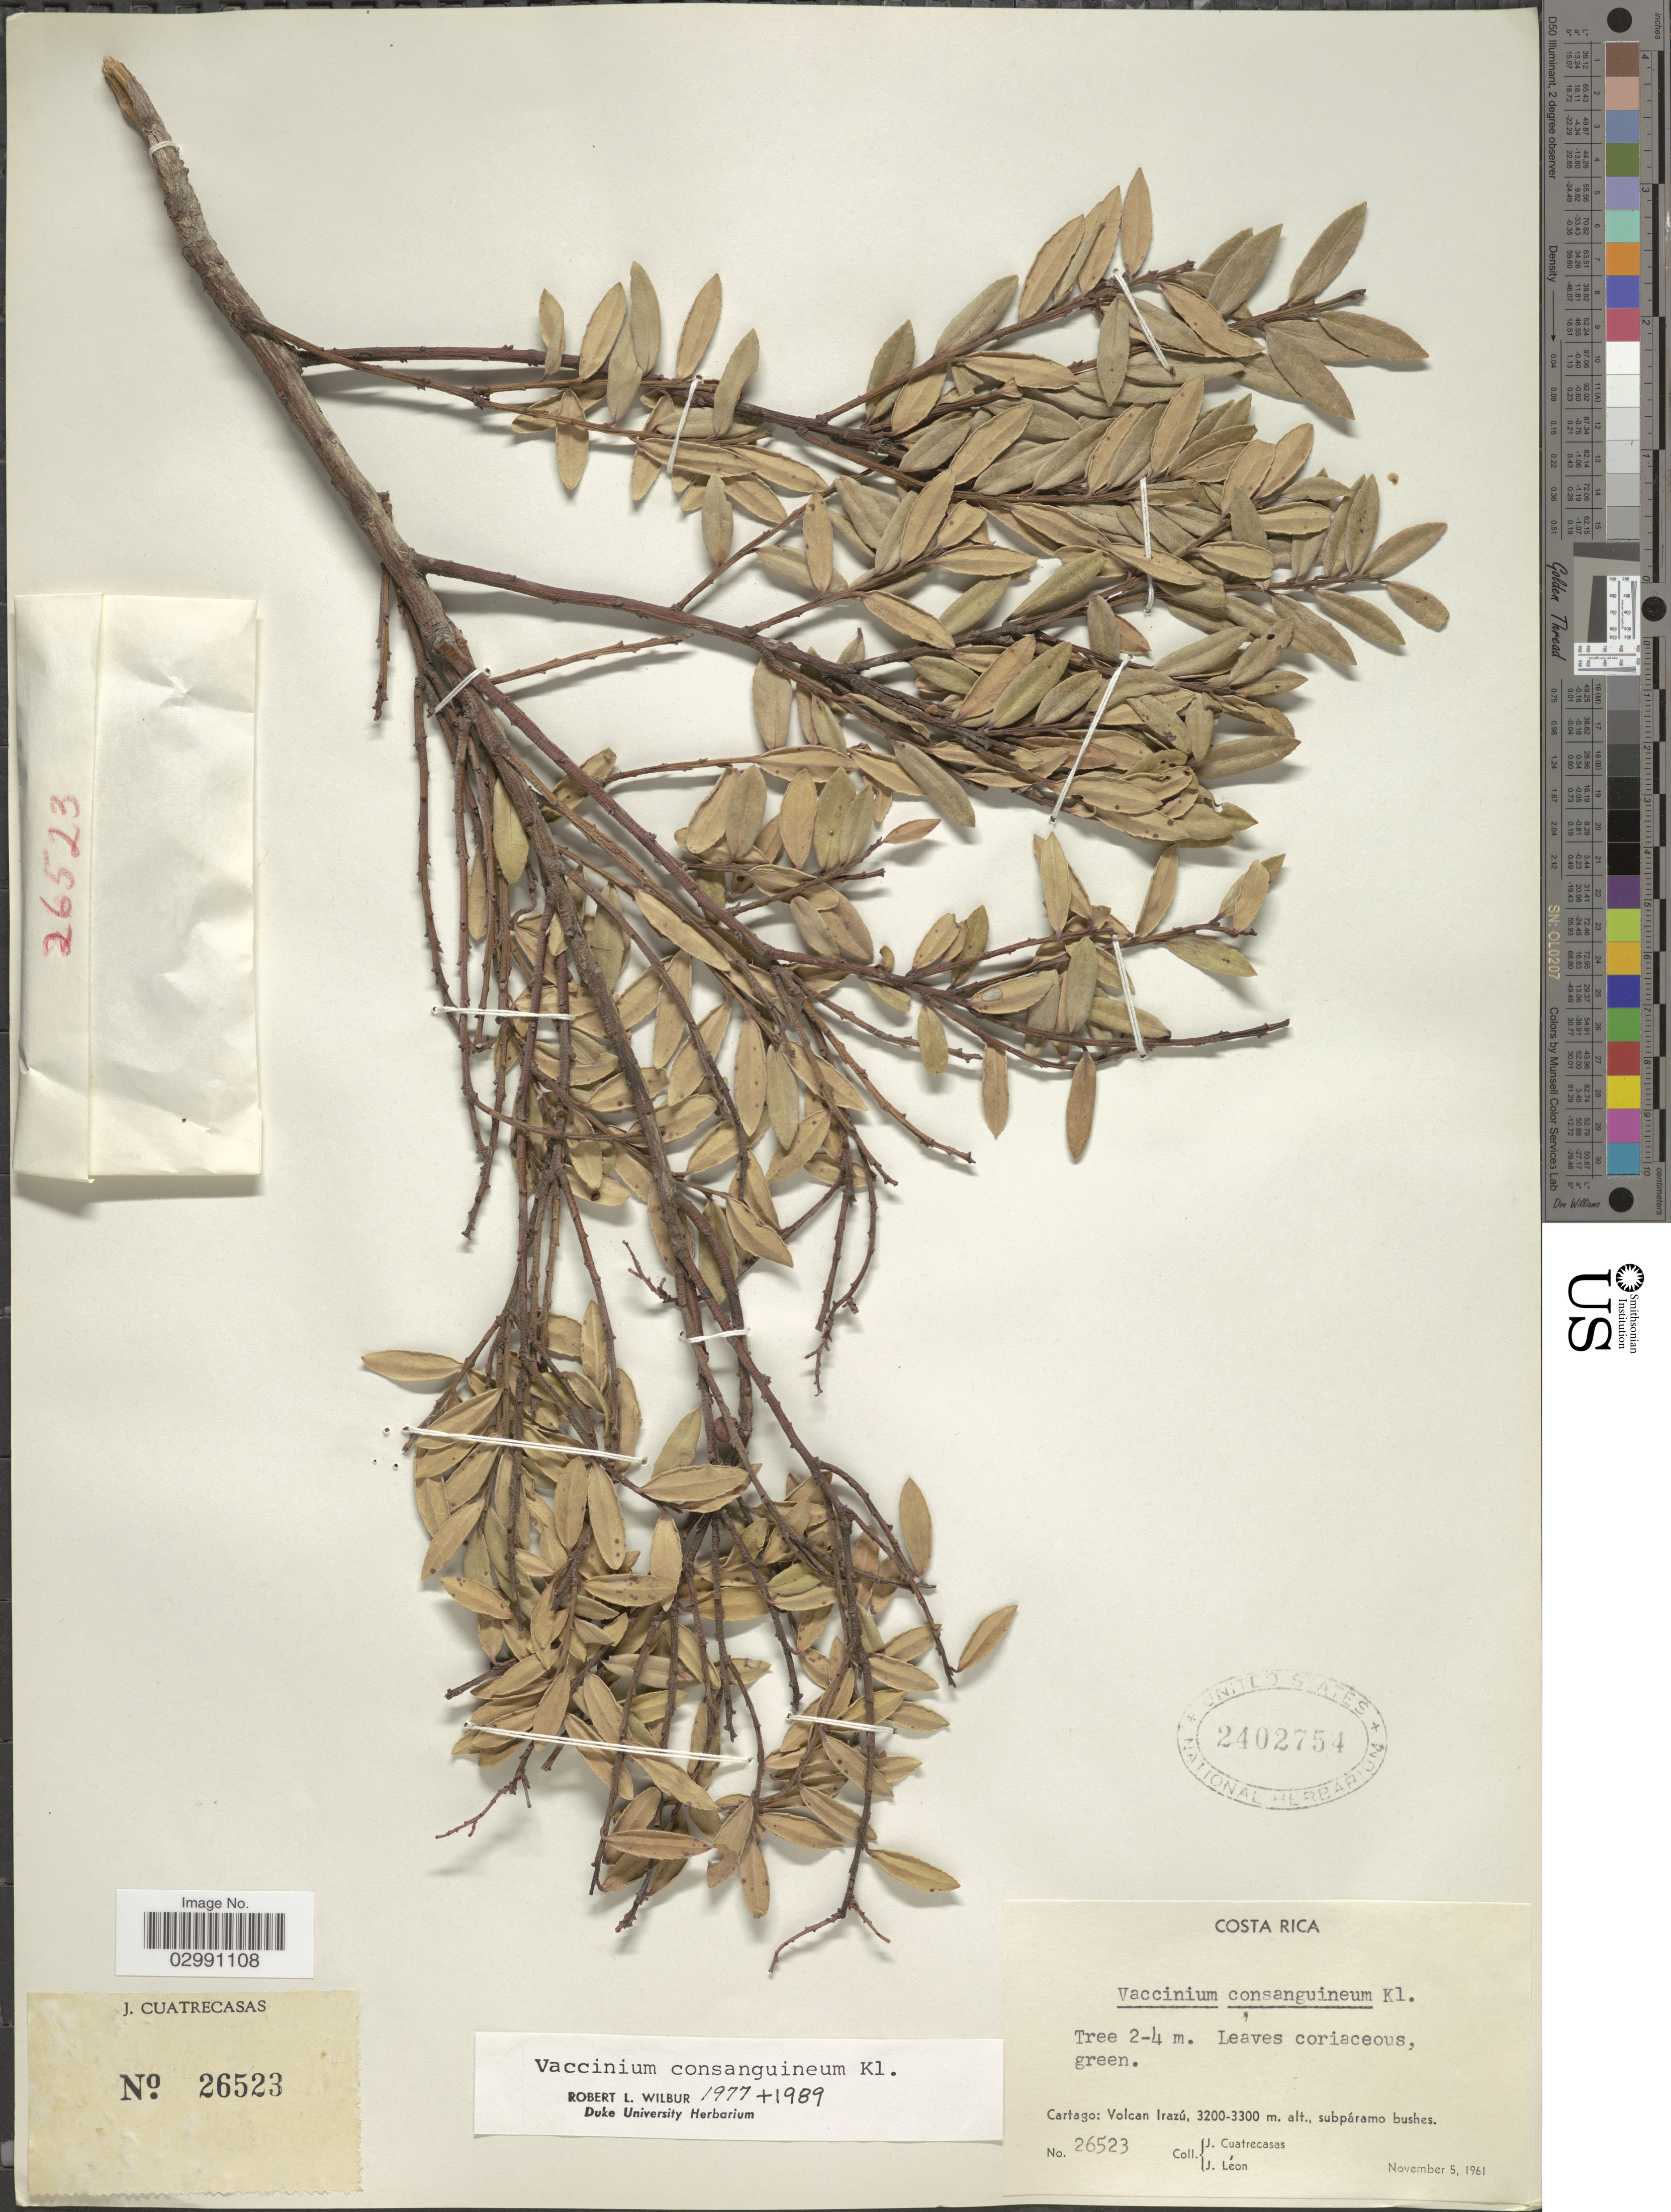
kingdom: Plantae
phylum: Tracheophyta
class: Magnoliopsida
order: Ericales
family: Ericaceae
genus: Vaccinium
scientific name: Vaccinium consanguineum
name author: Klotzsch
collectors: J. Cuatrecasas & J. León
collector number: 26533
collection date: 1961-11-05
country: Costa Rica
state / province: Cartago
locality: Volcan Irazú.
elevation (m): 3200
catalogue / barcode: US 2402754